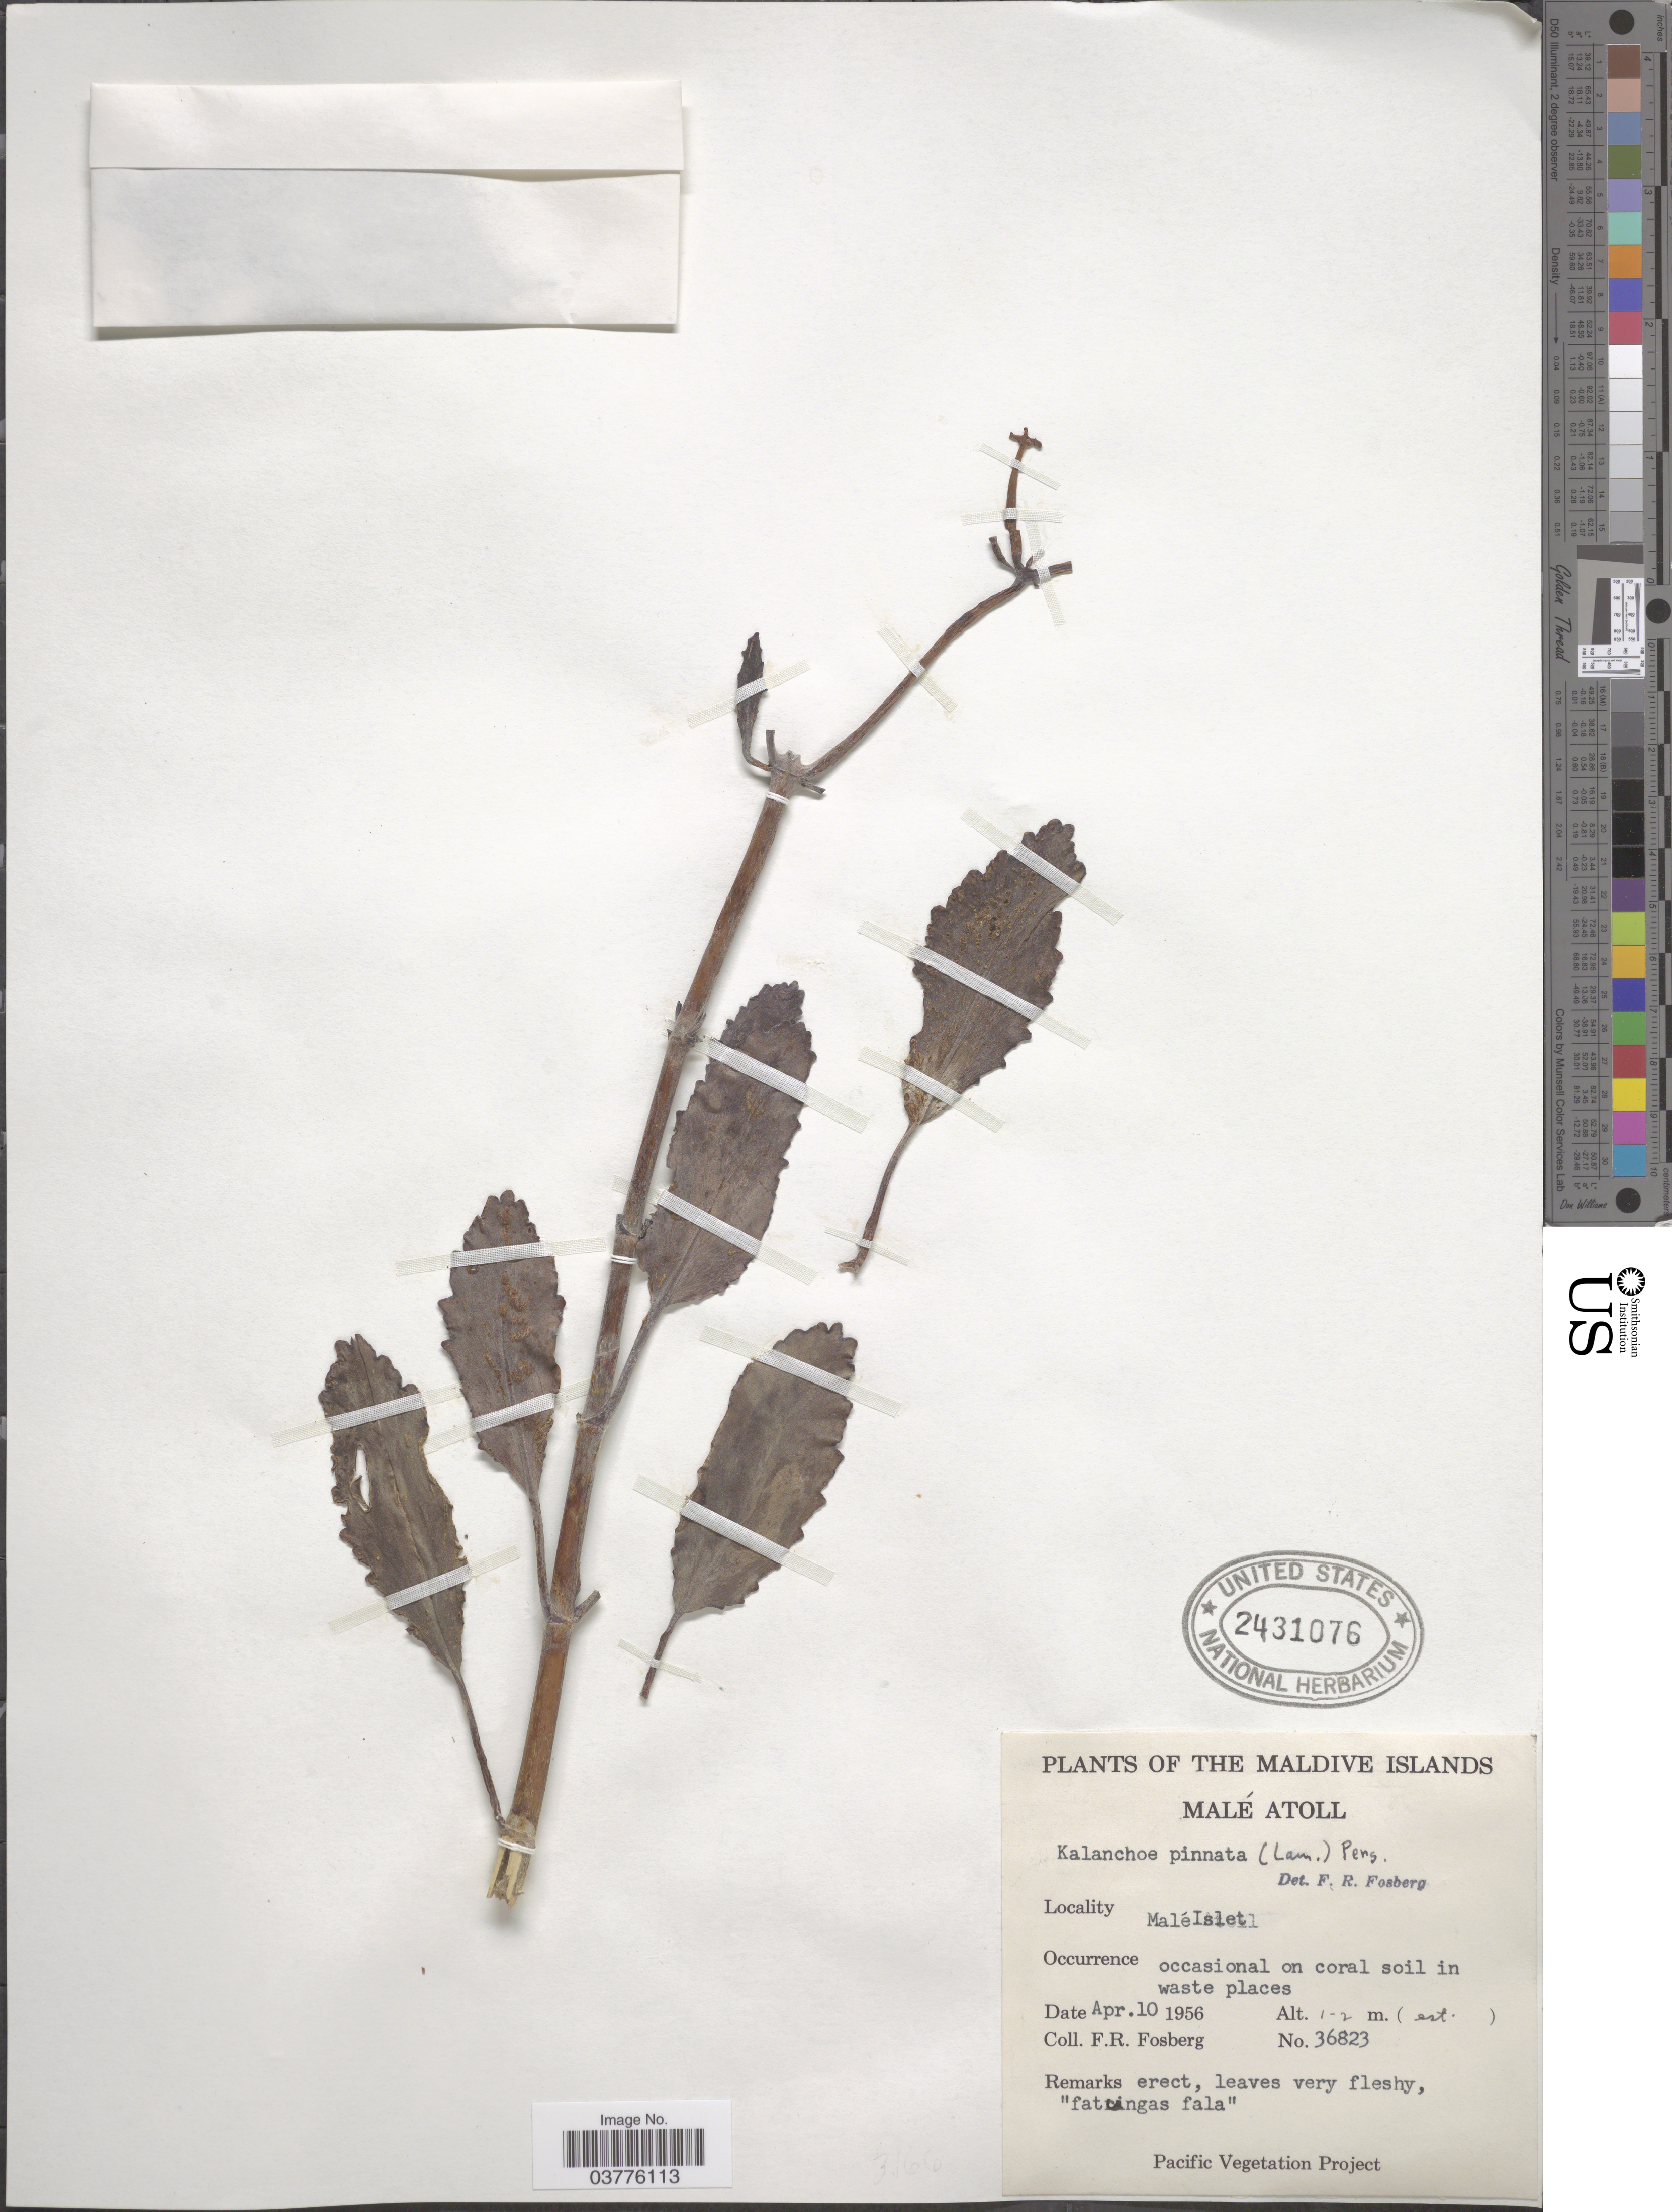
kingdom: Plantae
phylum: Tracheophyta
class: Magnoliopsida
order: Saxifragales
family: Crassulaceae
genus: Kalanchoe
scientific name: Kalanchoe pinnata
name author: (Lam.) Pers.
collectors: F. R. Fosberg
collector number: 36823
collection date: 1956-04-10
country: Maldive Islands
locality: Malé Atoll. Malé Islet.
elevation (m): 1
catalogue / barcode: US 2431076